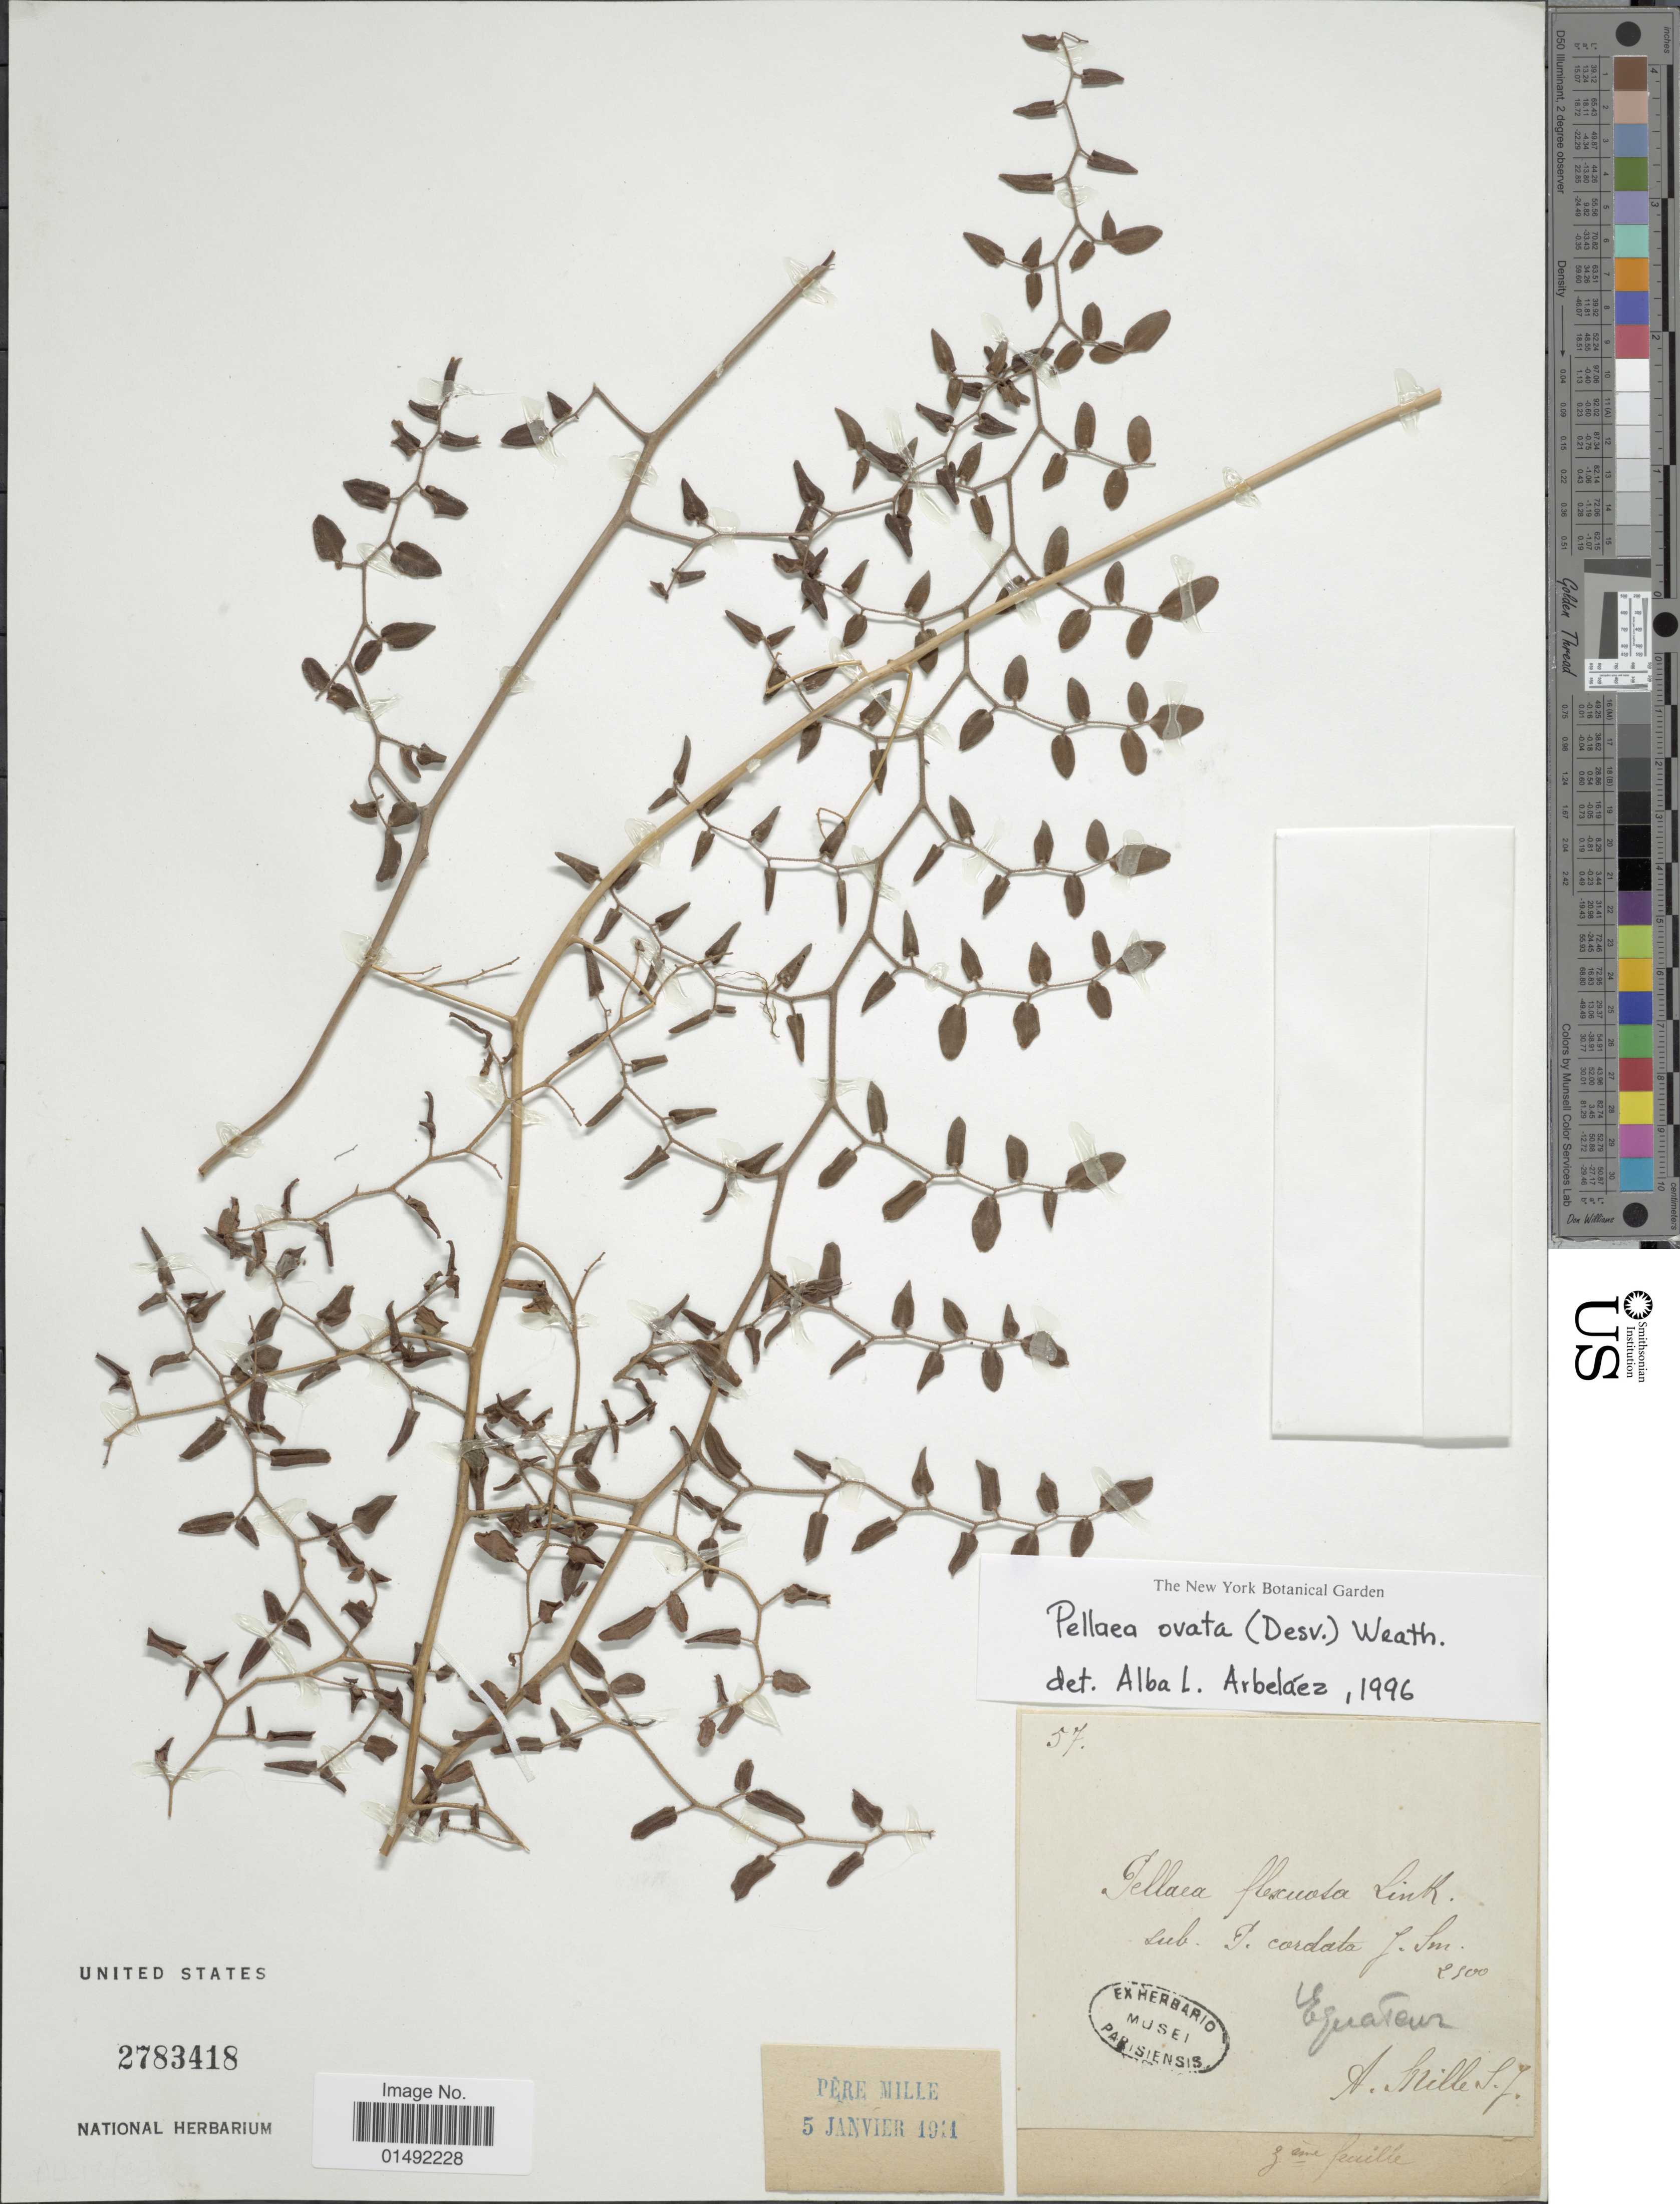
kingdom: Plantae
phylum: Tracheophyta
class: Polypodiopsida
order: Polypodiales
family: Pteridaceae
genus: Pellaea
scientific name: Pellaea ovata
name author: (Desv.) Weath.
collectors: A. Mille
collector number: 57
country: Ecuador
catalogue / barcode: US 2783418